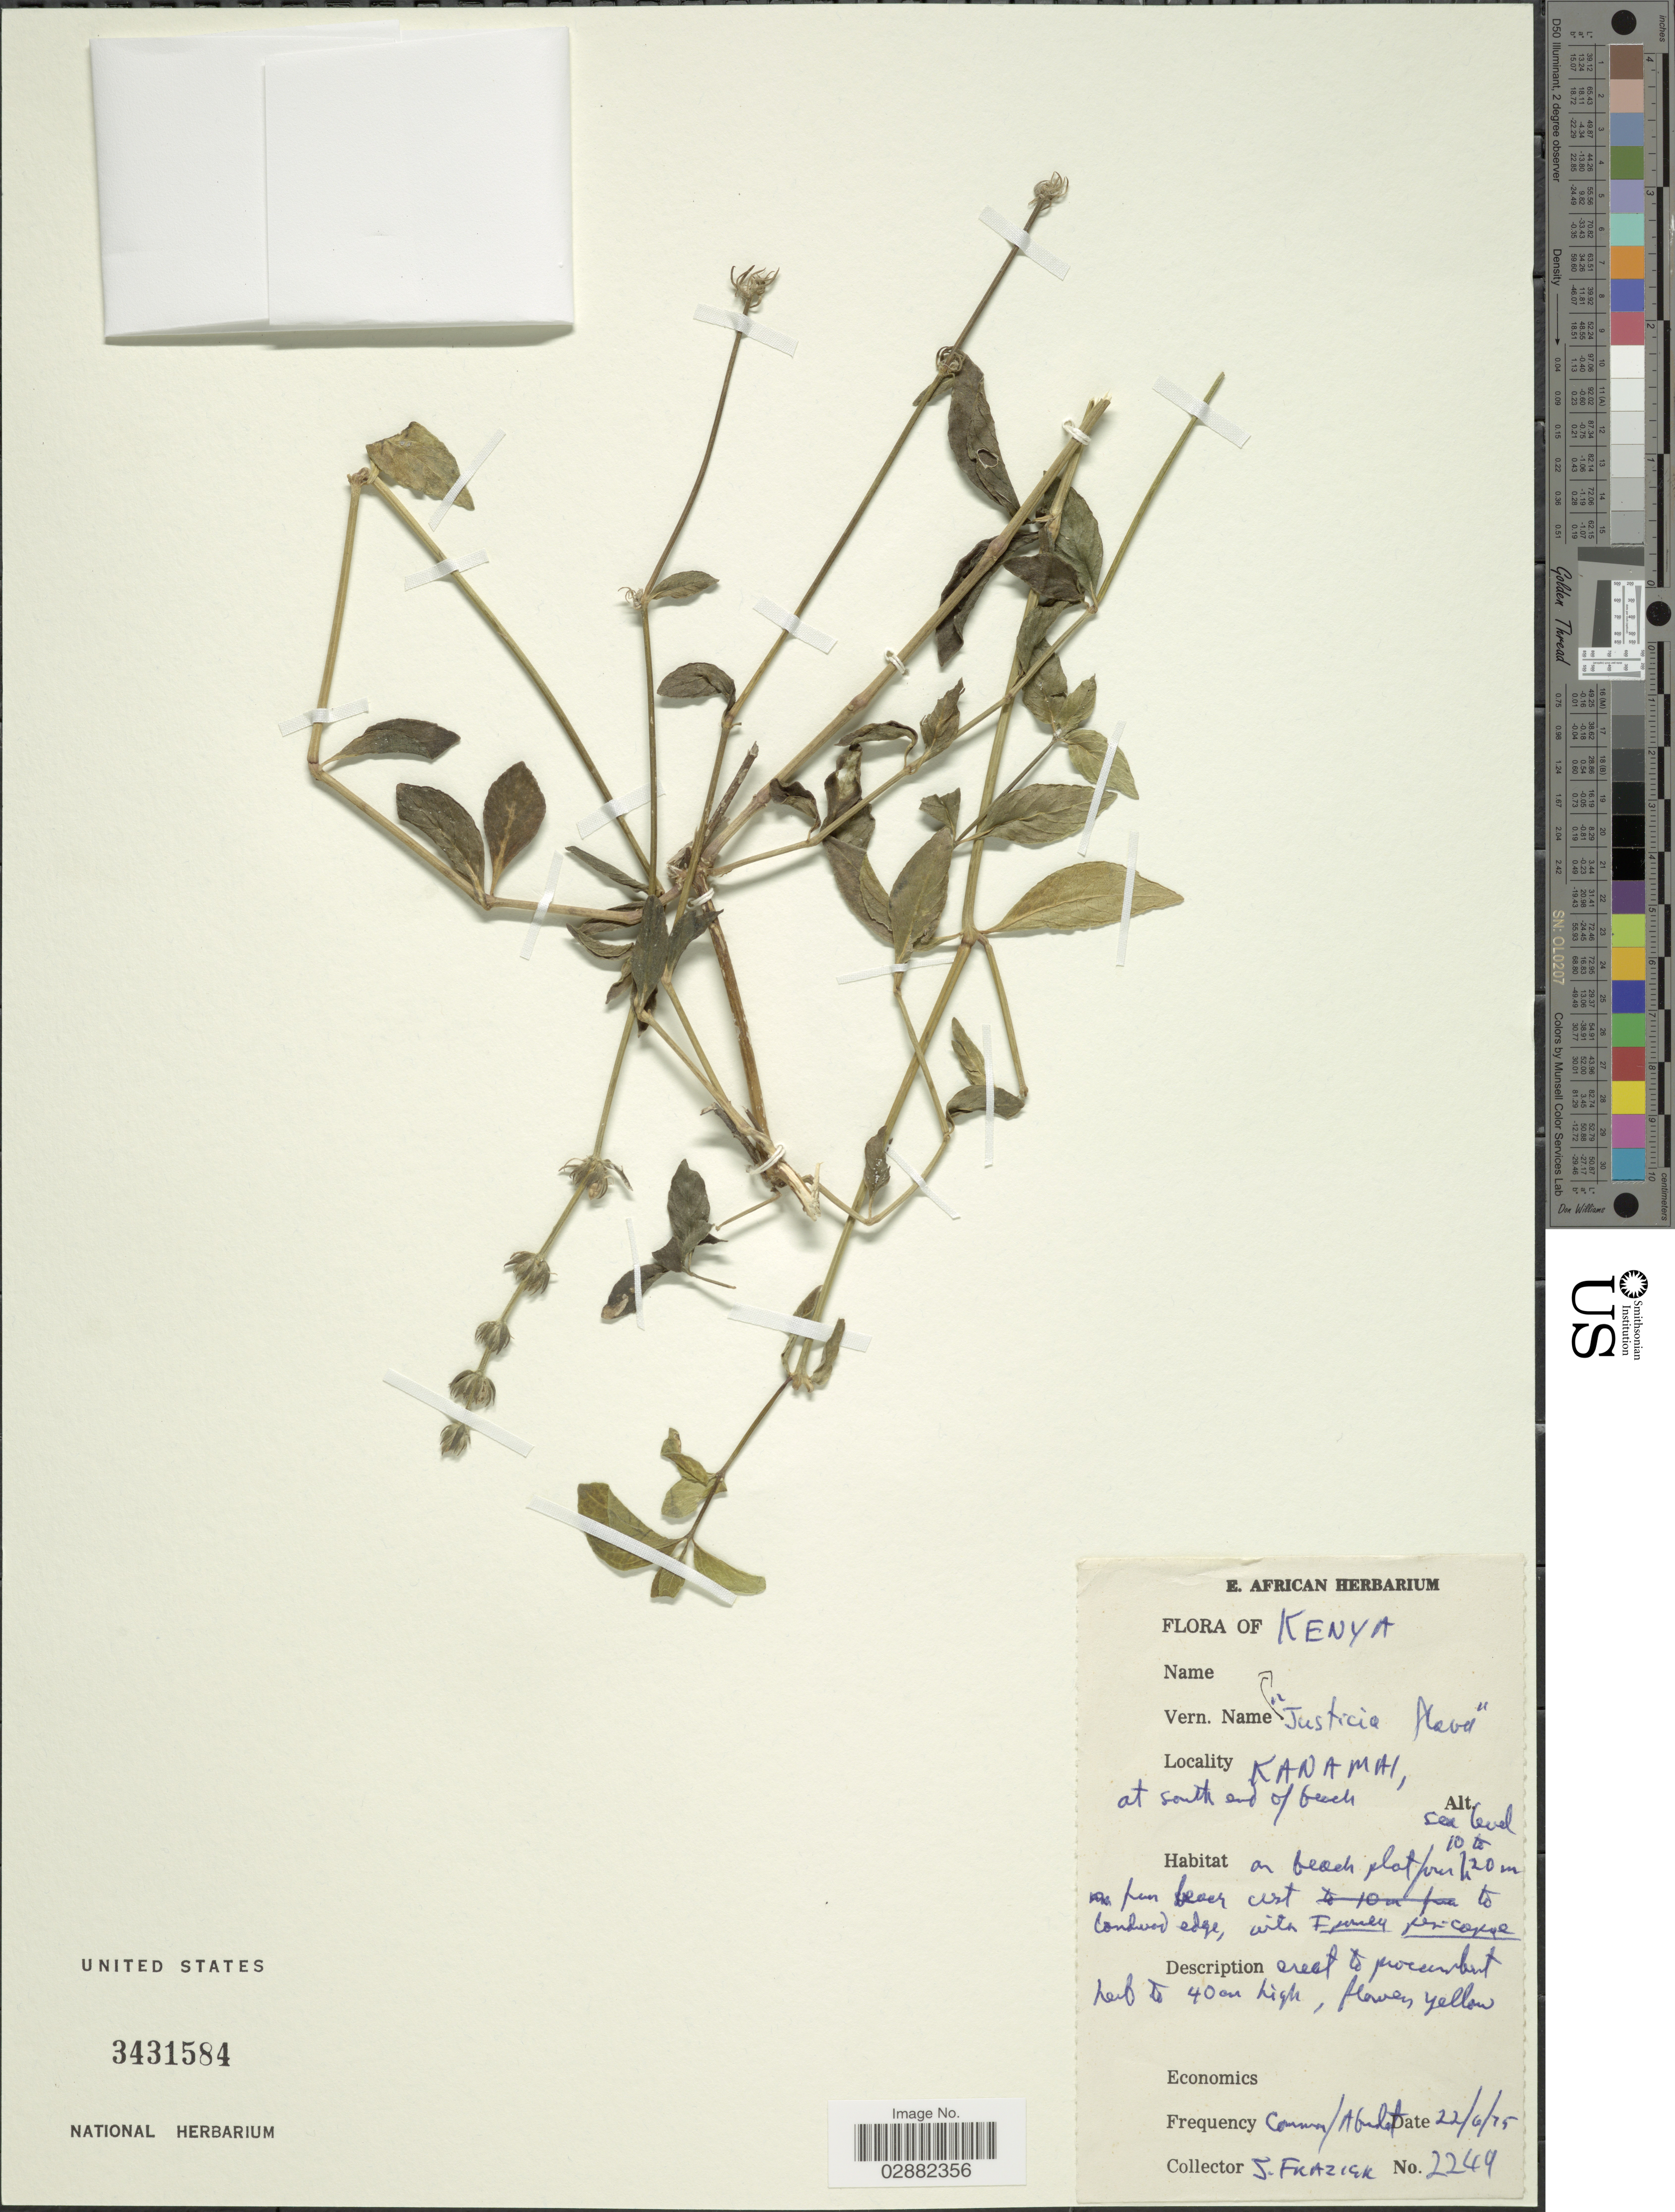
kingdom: Plantae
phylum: Tracheophyta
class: Magnoliopsida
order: Lamiales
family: Acanthaceae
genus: Justicia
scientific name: Justicia flava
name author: (Forssk.) Vahl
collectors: J. Frazier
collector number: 2249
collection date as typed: Transcribed d/m/y: 22/6/75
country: Kenya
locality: Kanamai, at south end of beach.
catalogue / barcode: US 3431584